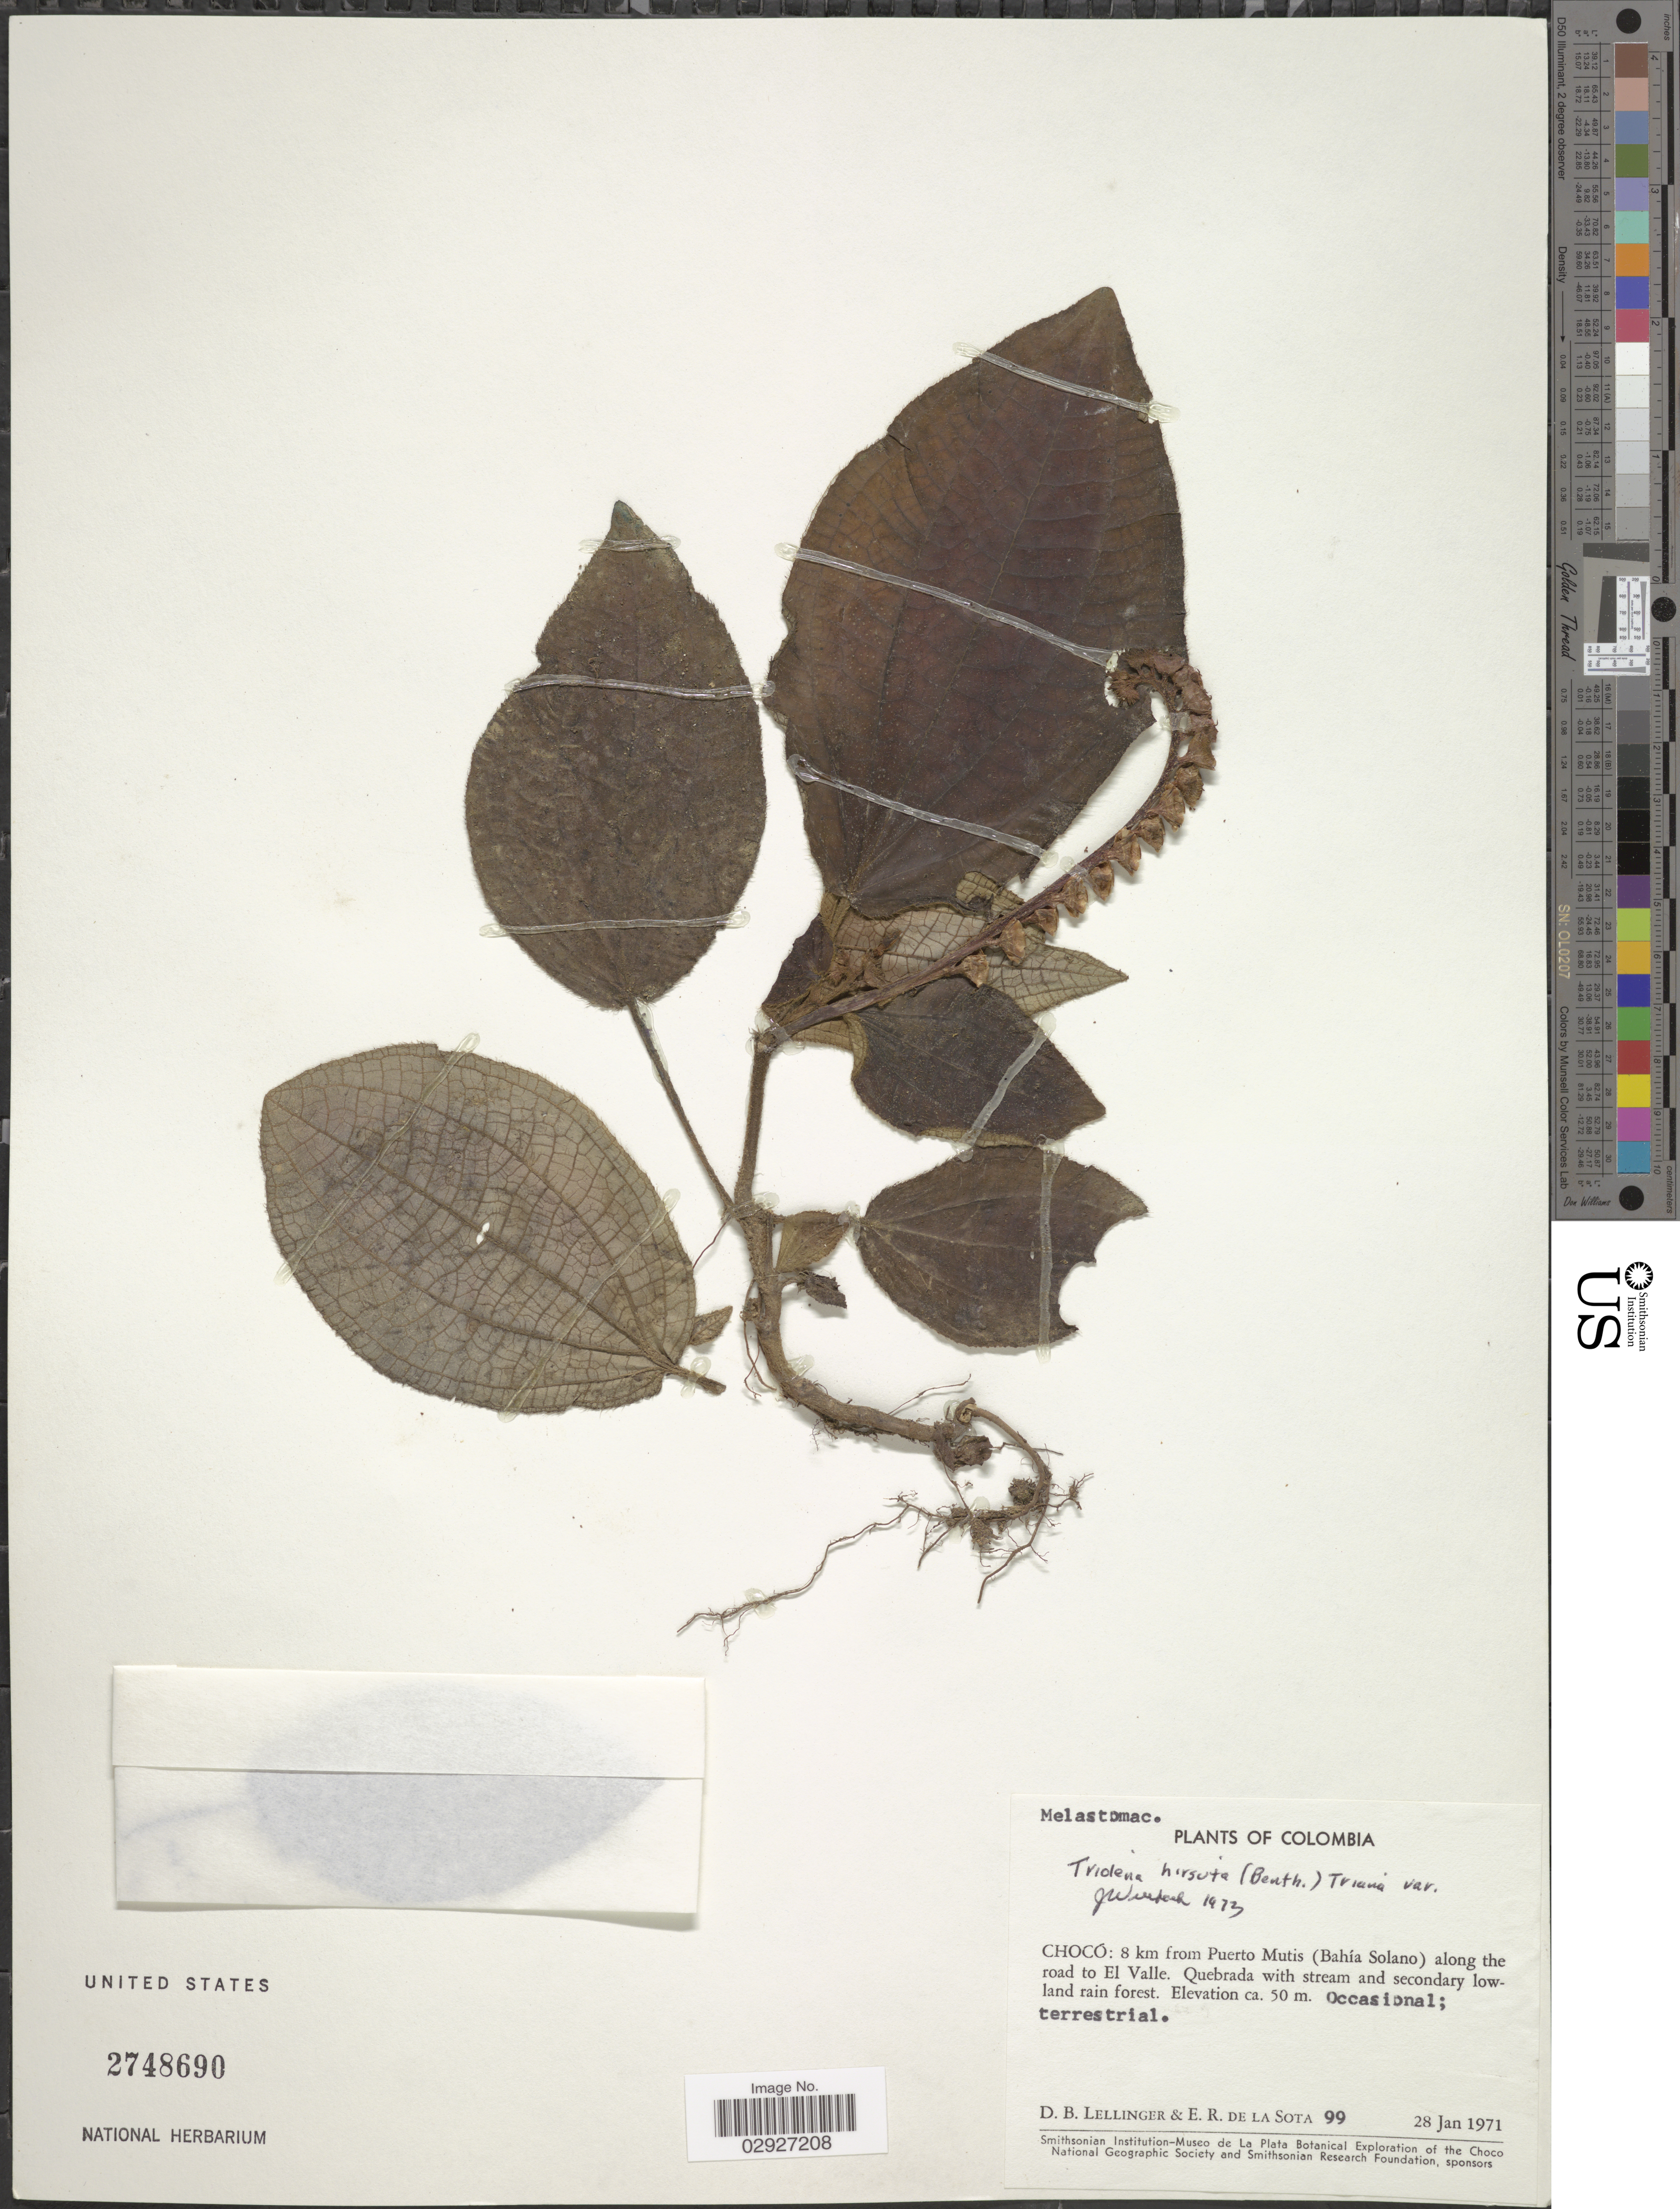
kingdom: Plantae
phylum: Tracheophyta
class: Magnoliopsida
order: Myrtales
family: Melastomataceae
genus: Triolena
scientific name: Triolena hirsuta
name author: (Benth.) Triana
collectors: D. B. Lellinger & E. R. de la Sota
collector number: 99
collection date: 1971-01-28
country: Colombia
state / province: Chocó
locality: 8 km from Puerto Mutis (Bahía Solano) along the road to El Valle.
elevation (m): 50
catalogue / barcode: US 2748690